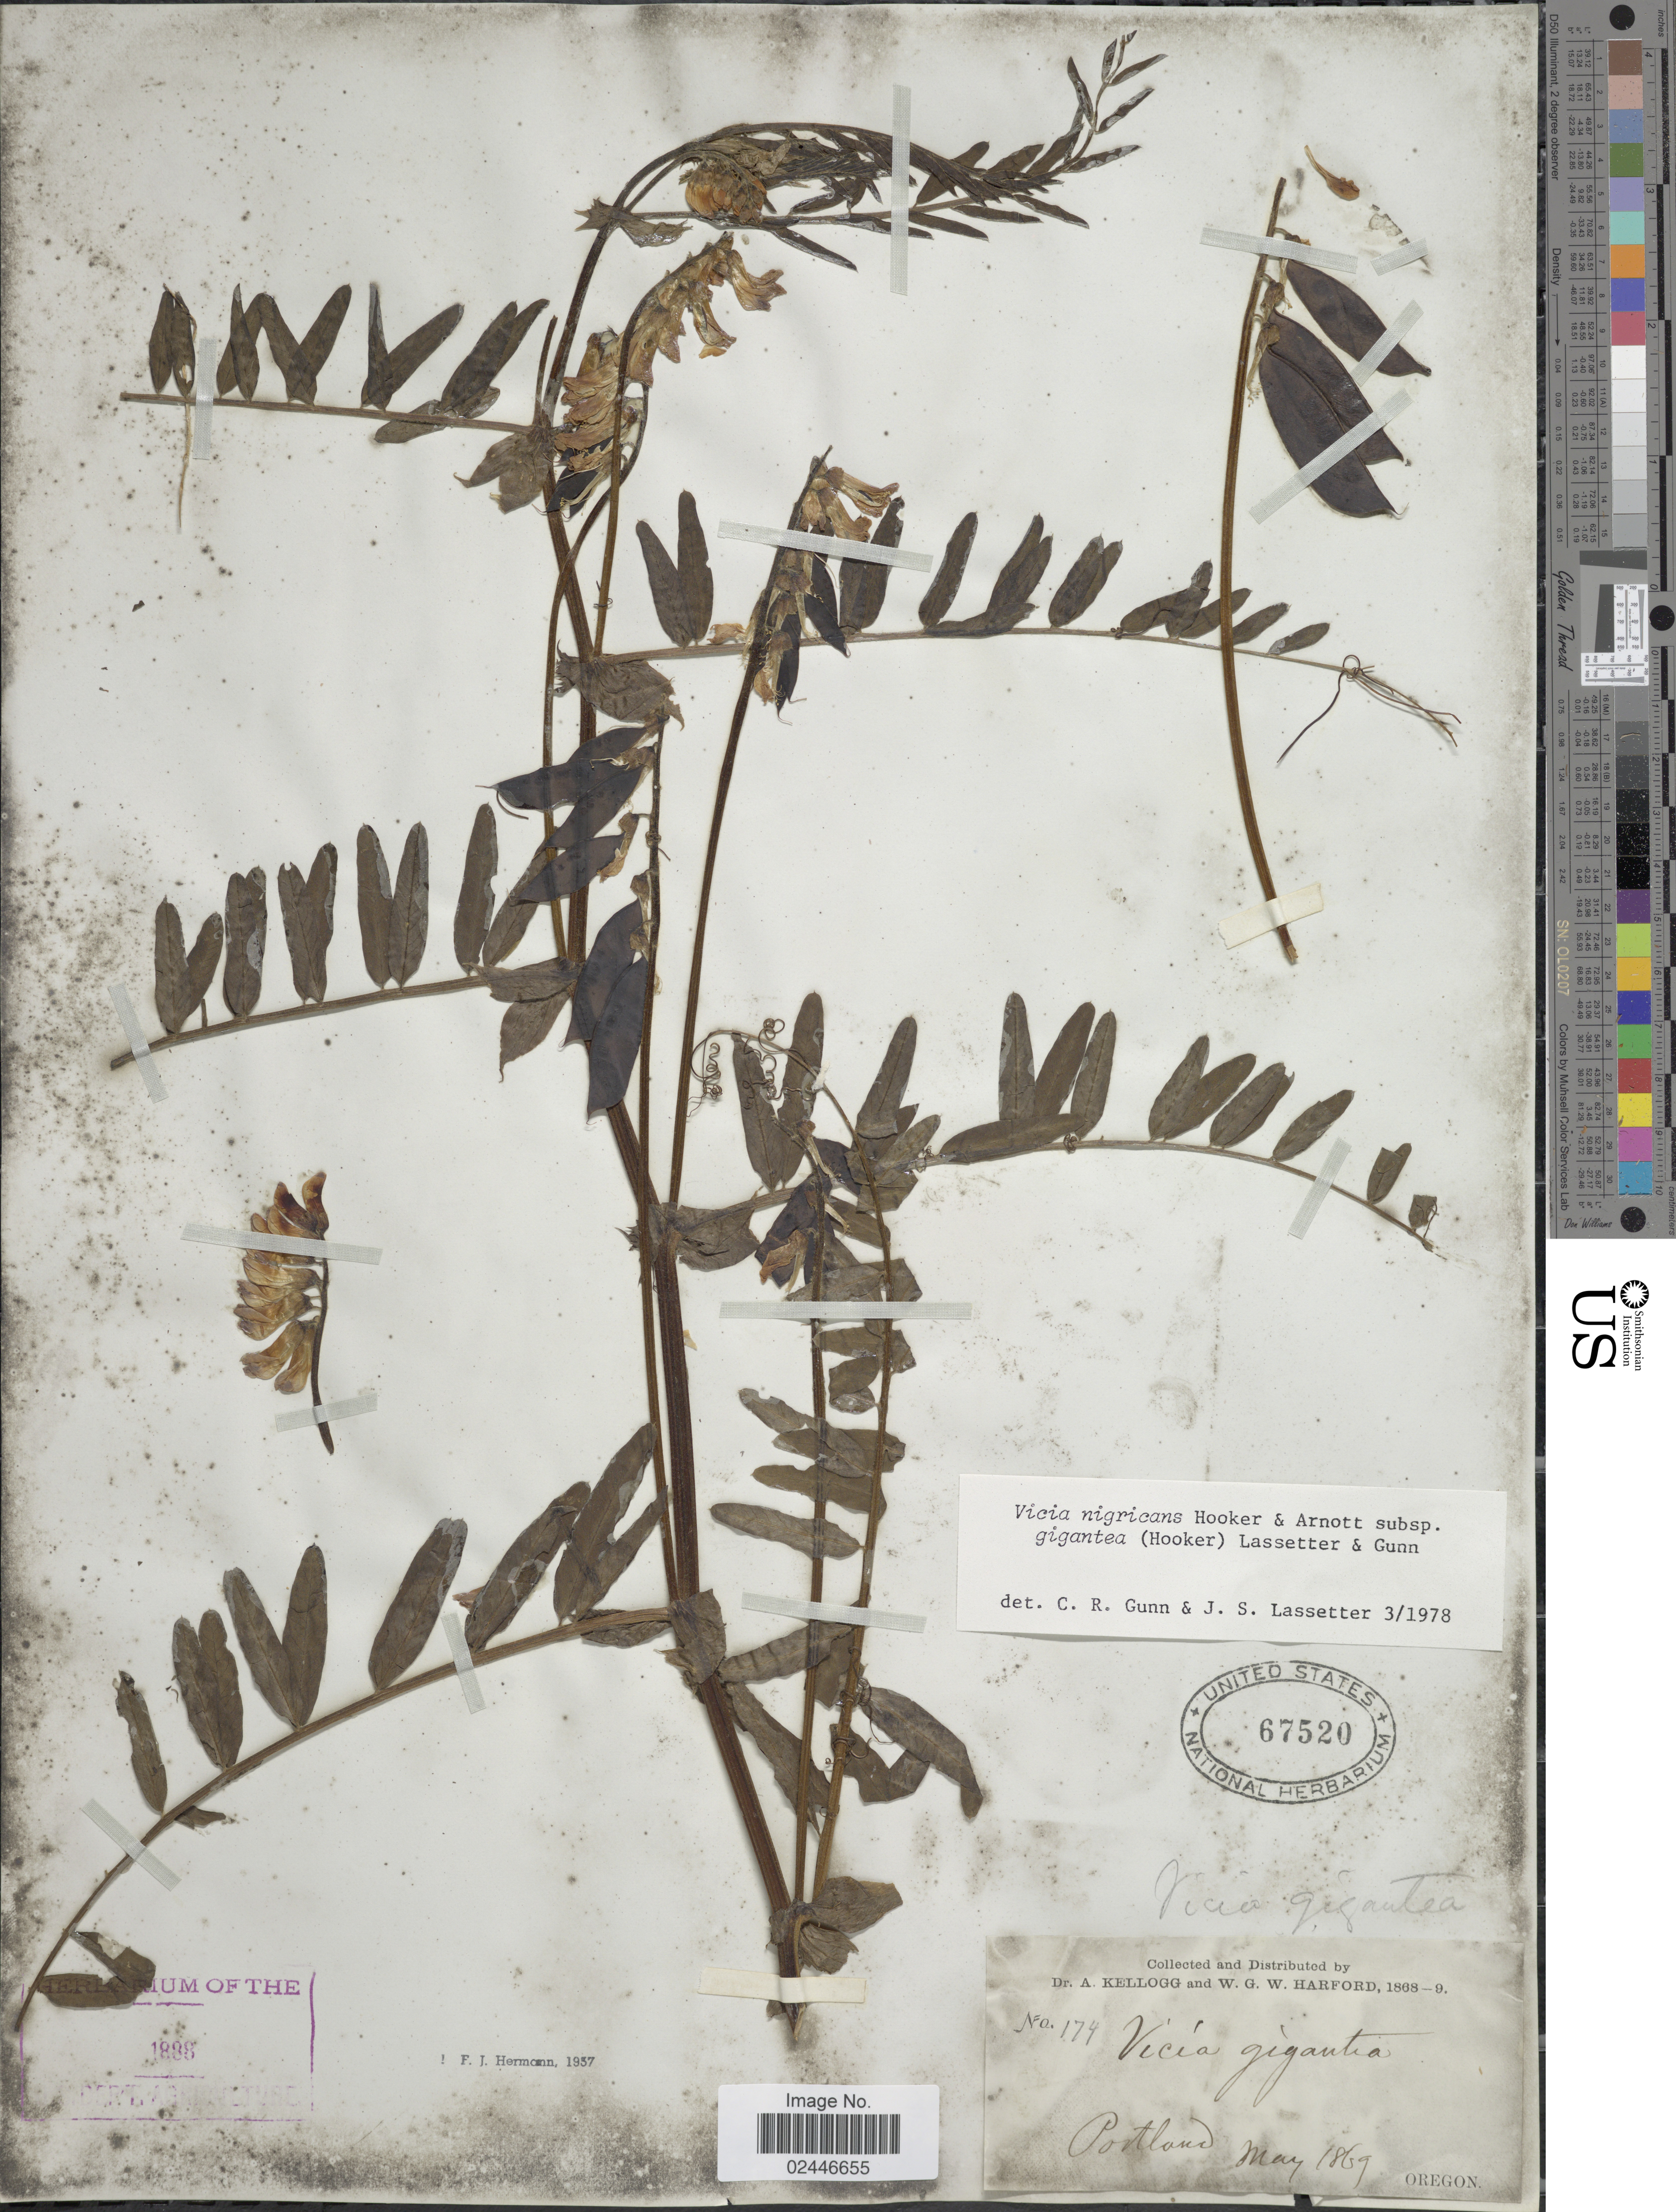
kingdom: Plantae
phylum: Tracheophyta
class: Magnoliopsida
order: Fabales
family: Fabaceae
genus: Vicia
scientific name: Vicia nigricans subsp. gigantea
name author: Hook. & Arn.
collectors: A. Kellogg & W. G. W. Harford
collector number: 174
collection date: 1869-05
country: United States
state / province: Oregon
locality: Portland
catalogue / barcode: US 67520